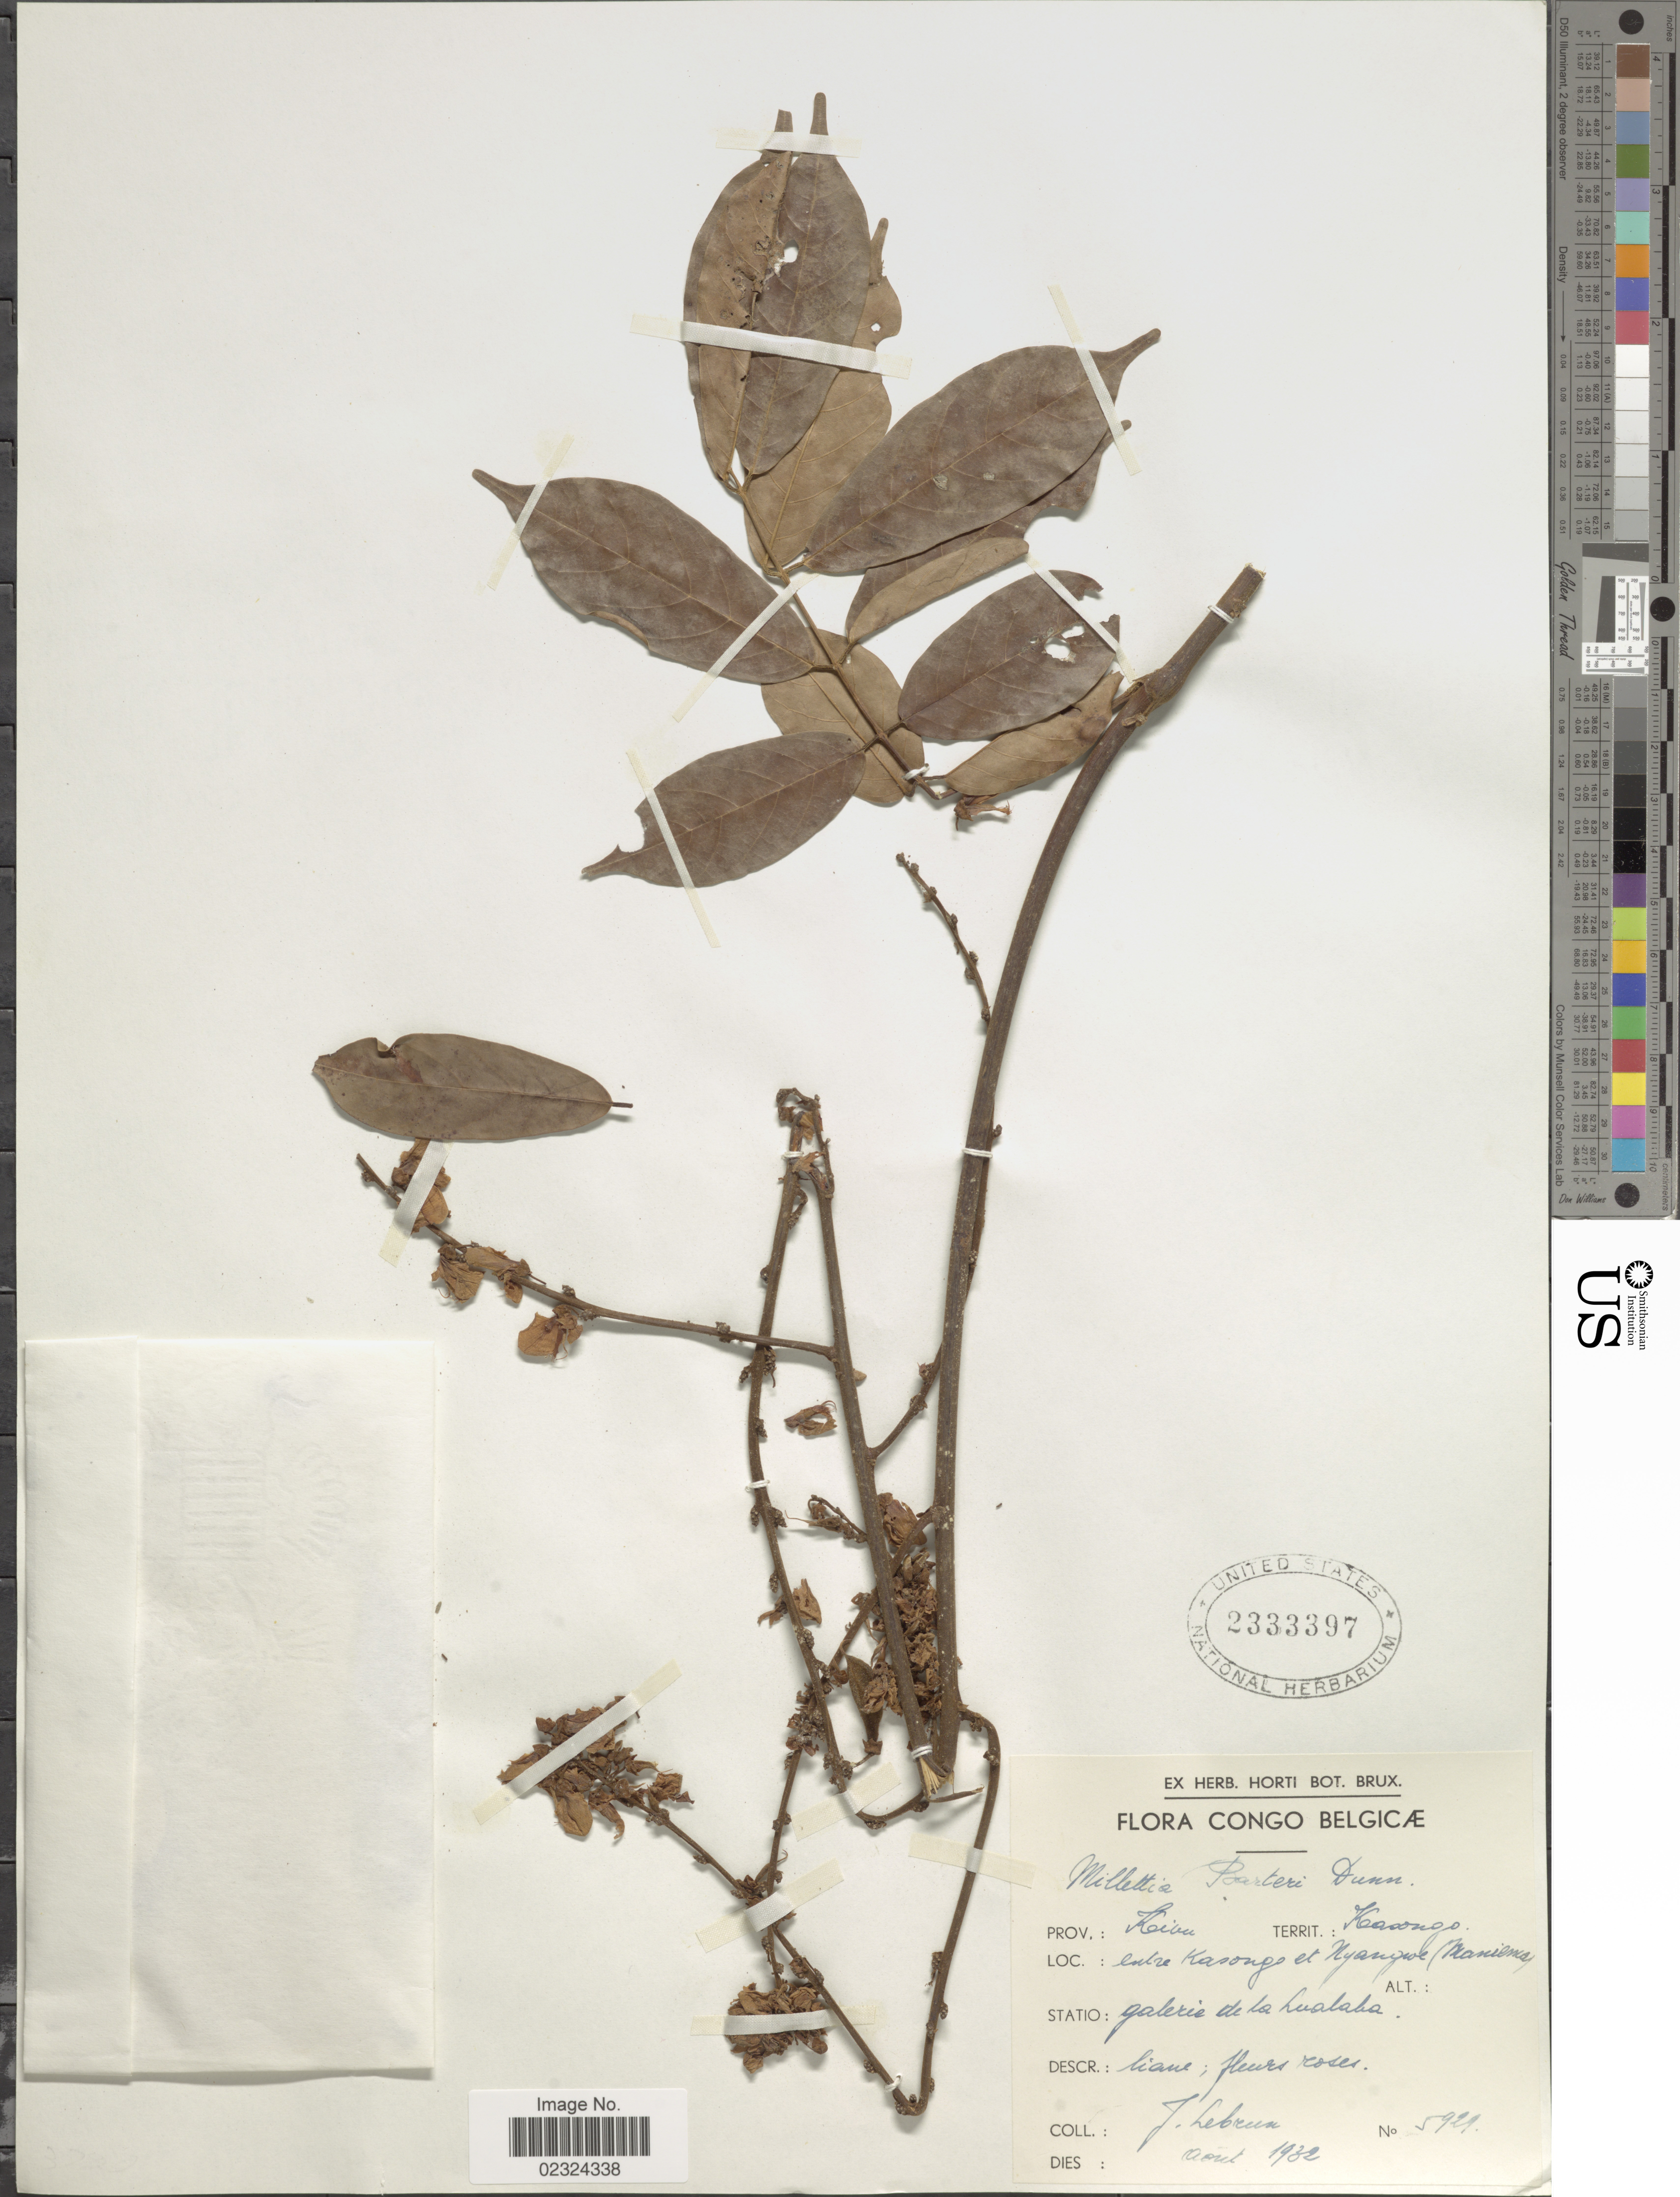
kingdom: Plantae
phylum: Tracheophyta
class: Magnoliopsida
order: Fabales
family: Fabaceae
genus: Millettia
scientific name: Millettia barteri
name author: (Benth.) Dunn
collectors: J. A. Lebrun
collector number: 5921*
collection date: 1932-08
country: Congo, Democratic Republic of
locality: Congo Belgicae. Kivu. Territ: Kasongo. entre Kasongo et Nyangwe (Maniema).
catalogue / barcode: US 2333397